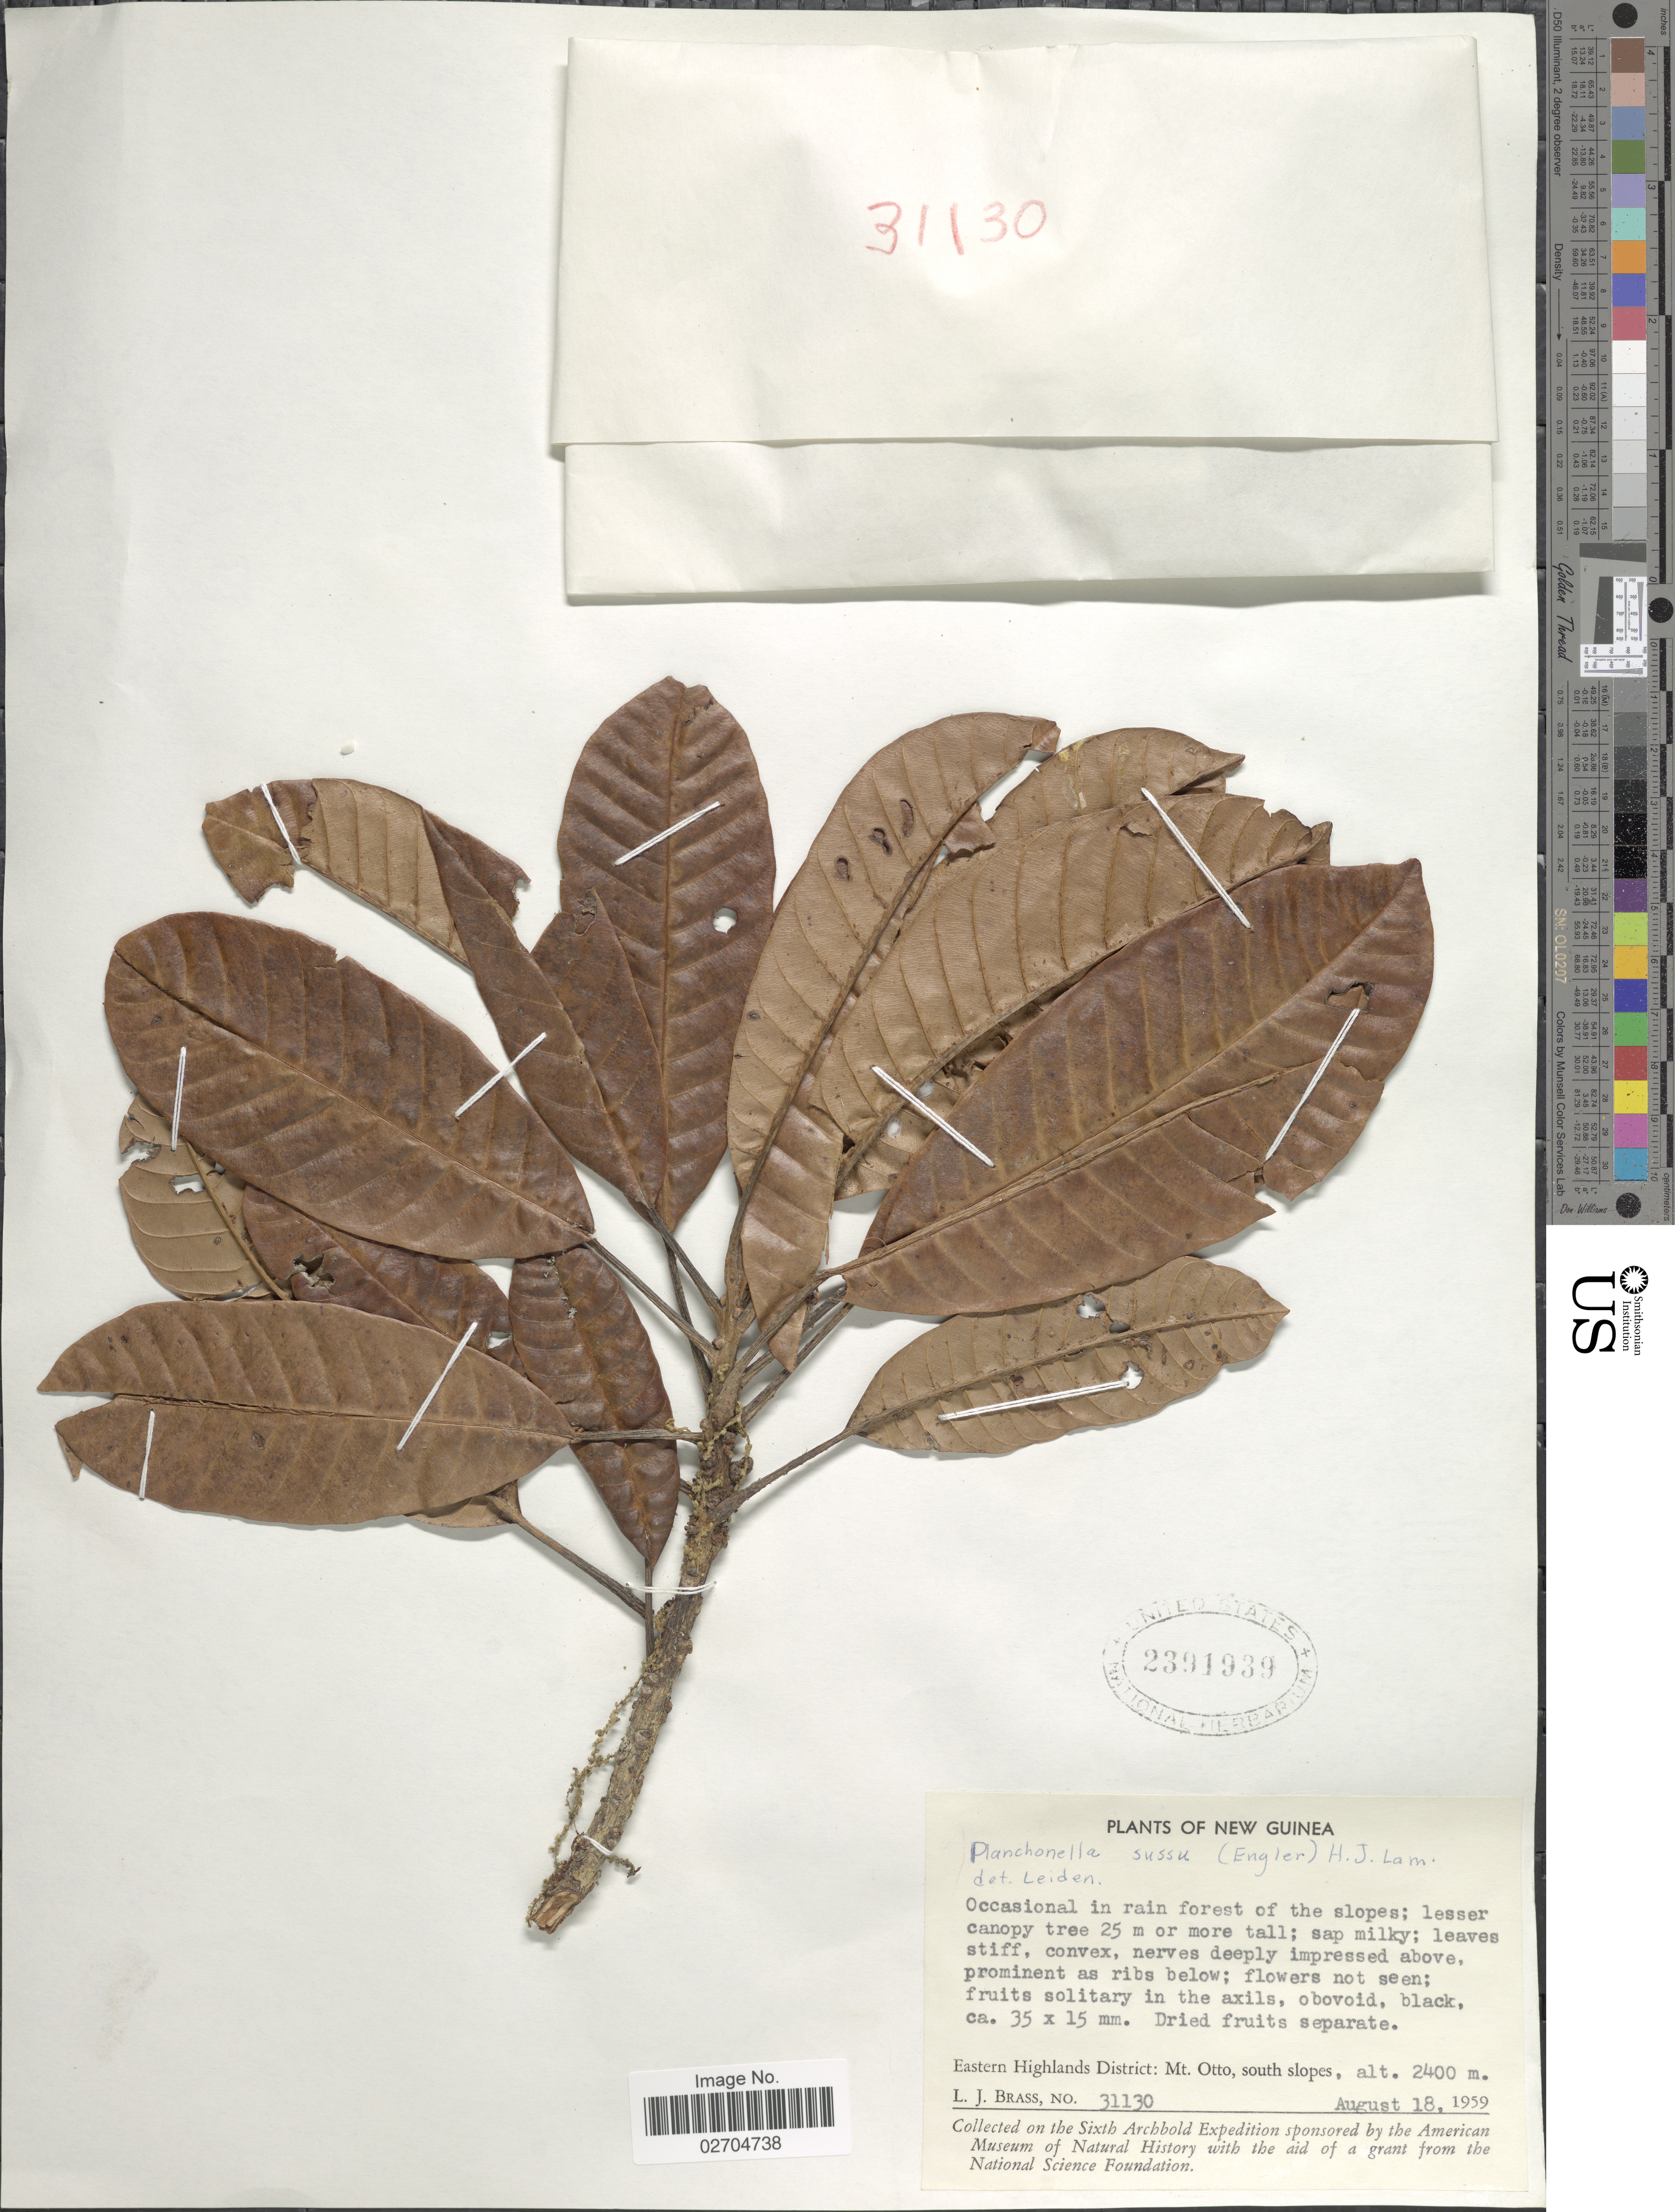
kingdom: Plantae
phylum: Tracheophyta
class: Magnoliopsida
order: Ericales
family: Sapotaceae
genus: Planchonella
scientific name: Planchonella sussu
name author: (Engl.) H.J. Lam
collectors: L. J. Brass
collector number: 31130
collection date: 1959-08-18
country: Papua New Guinea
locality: New Guinea. Eastern Highlands District: Mt. Otto, south slopes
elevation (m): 2400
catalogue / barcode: US 2391939